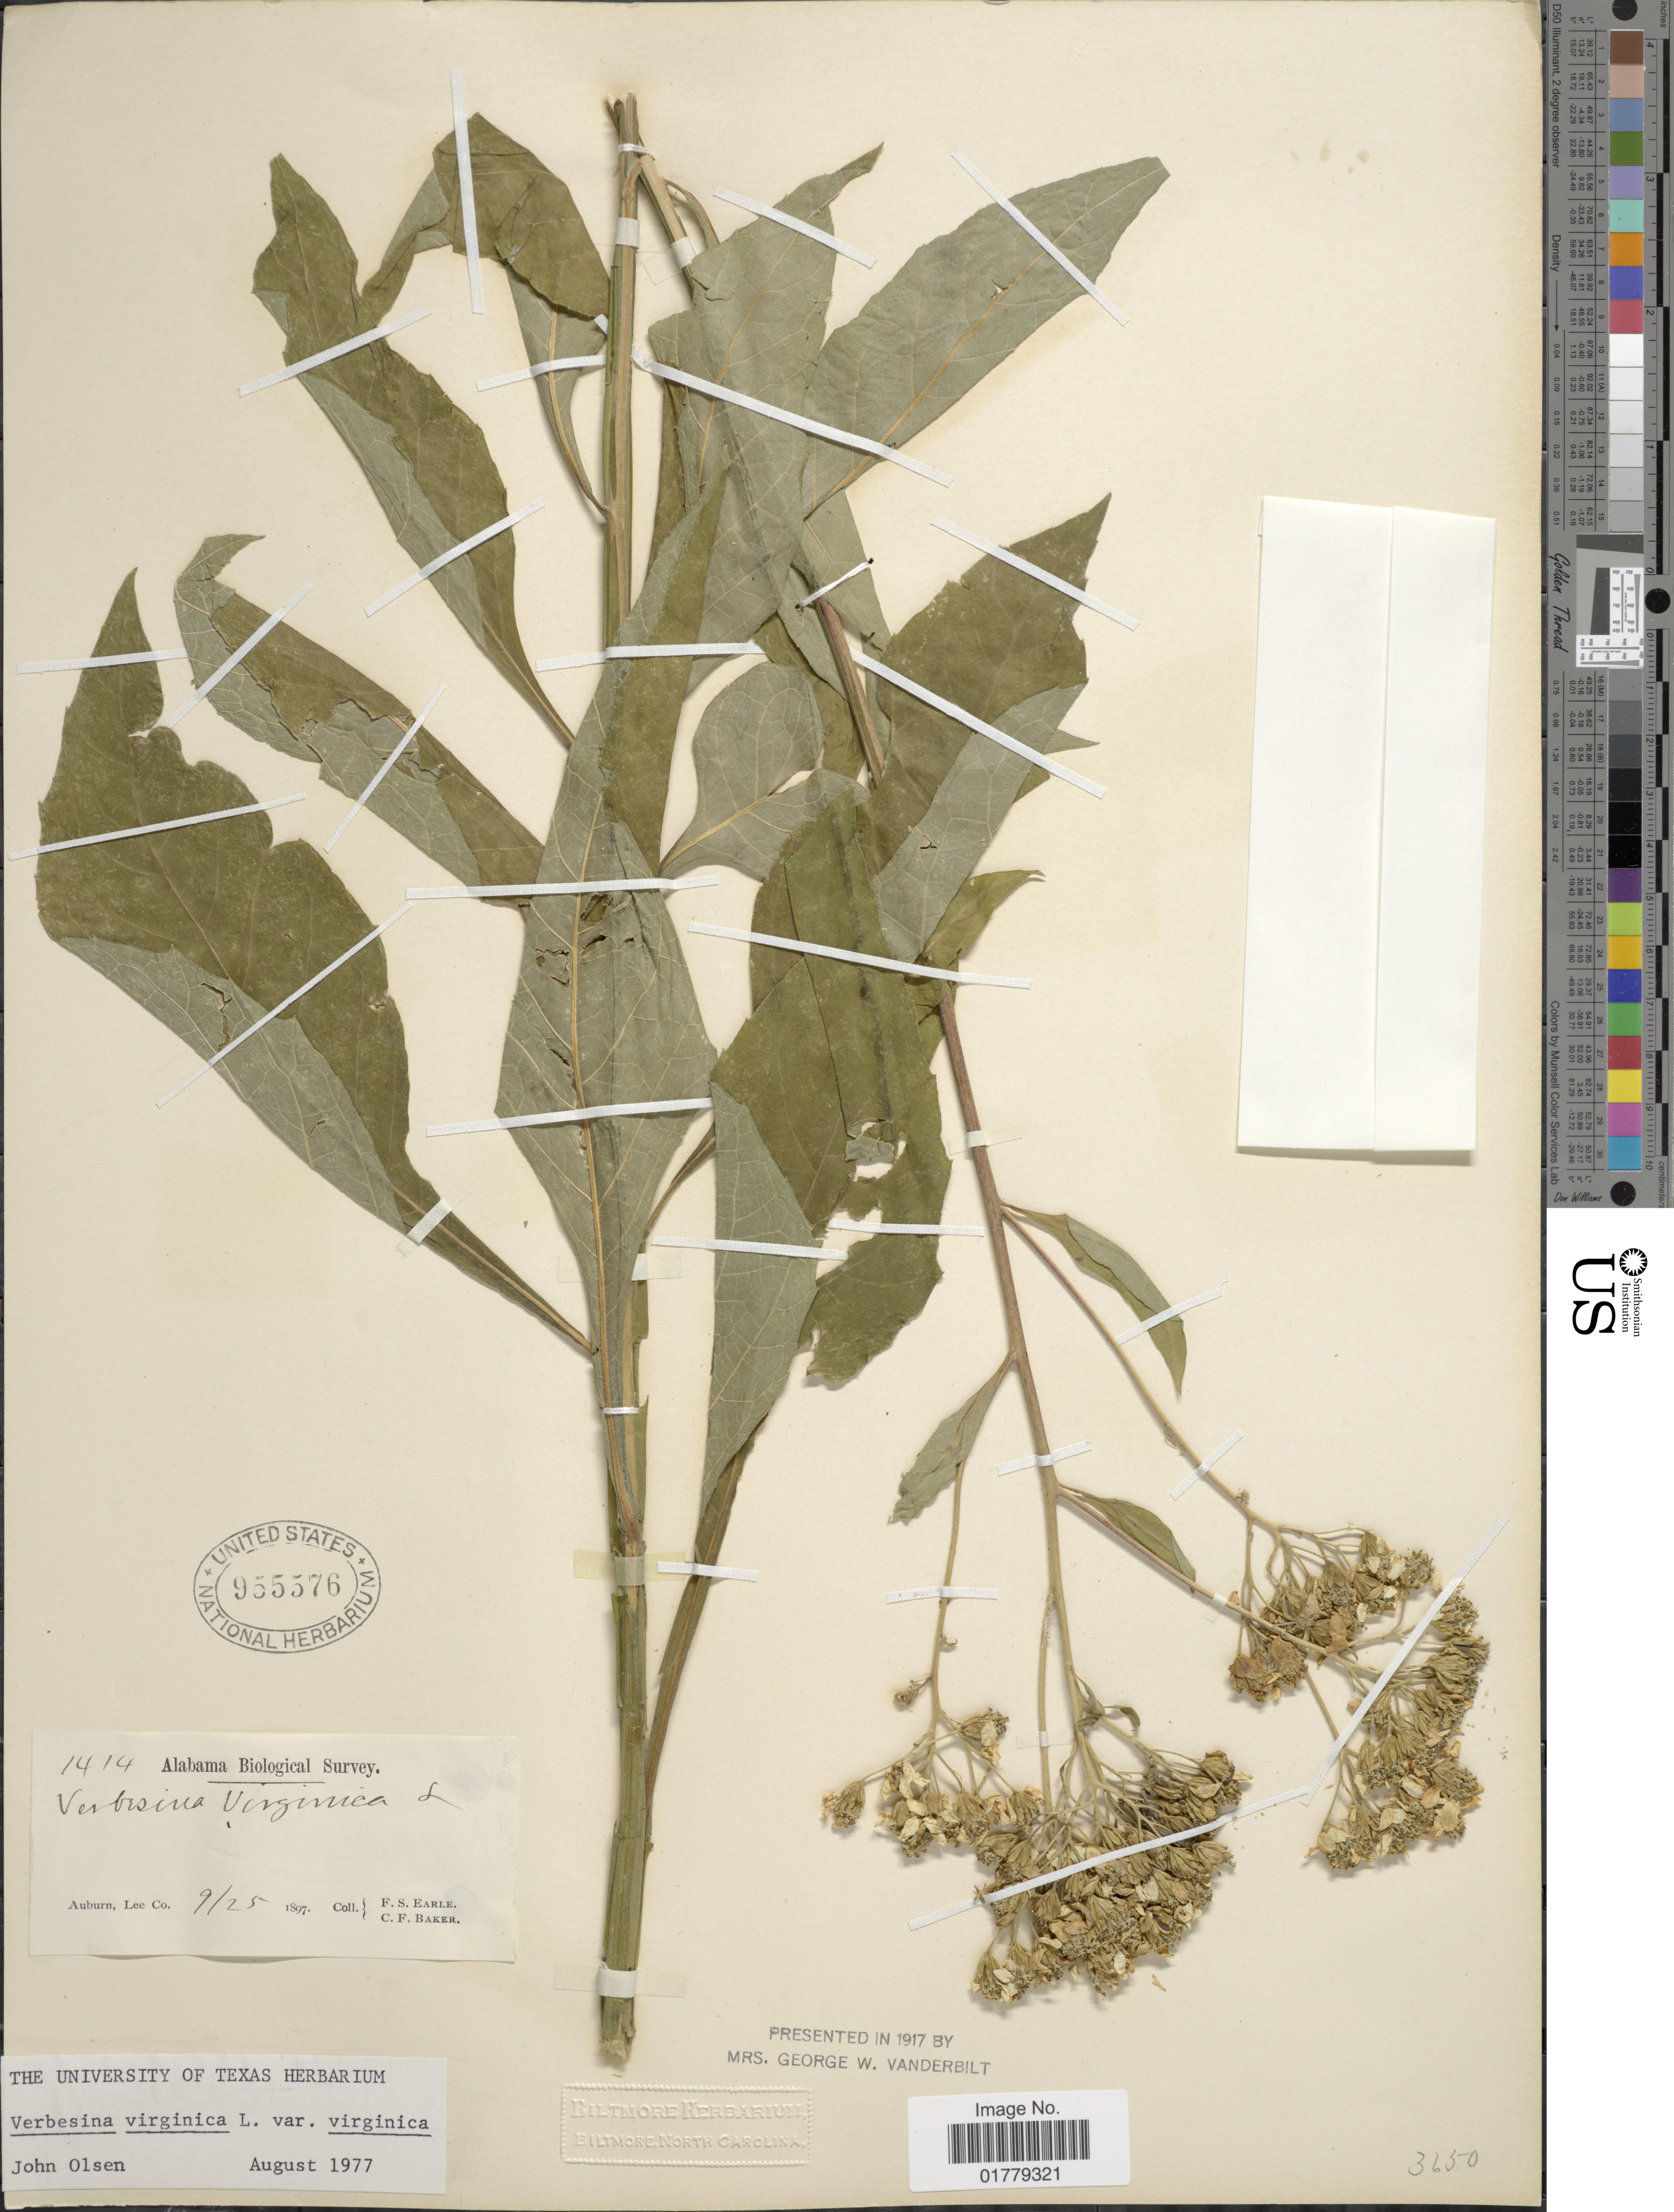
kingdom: Plantae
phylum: Tracheophyta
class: Magnoliopsida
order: Asterales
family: Asteraceae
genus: Verbesina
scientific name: Verbesina virginica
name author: L.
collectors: F. S. Earle & C. F. Baker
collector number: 1414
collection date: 1897-09-25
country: United States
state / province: Alabama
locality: Auburn, Lee Co.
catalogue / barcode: US 955576